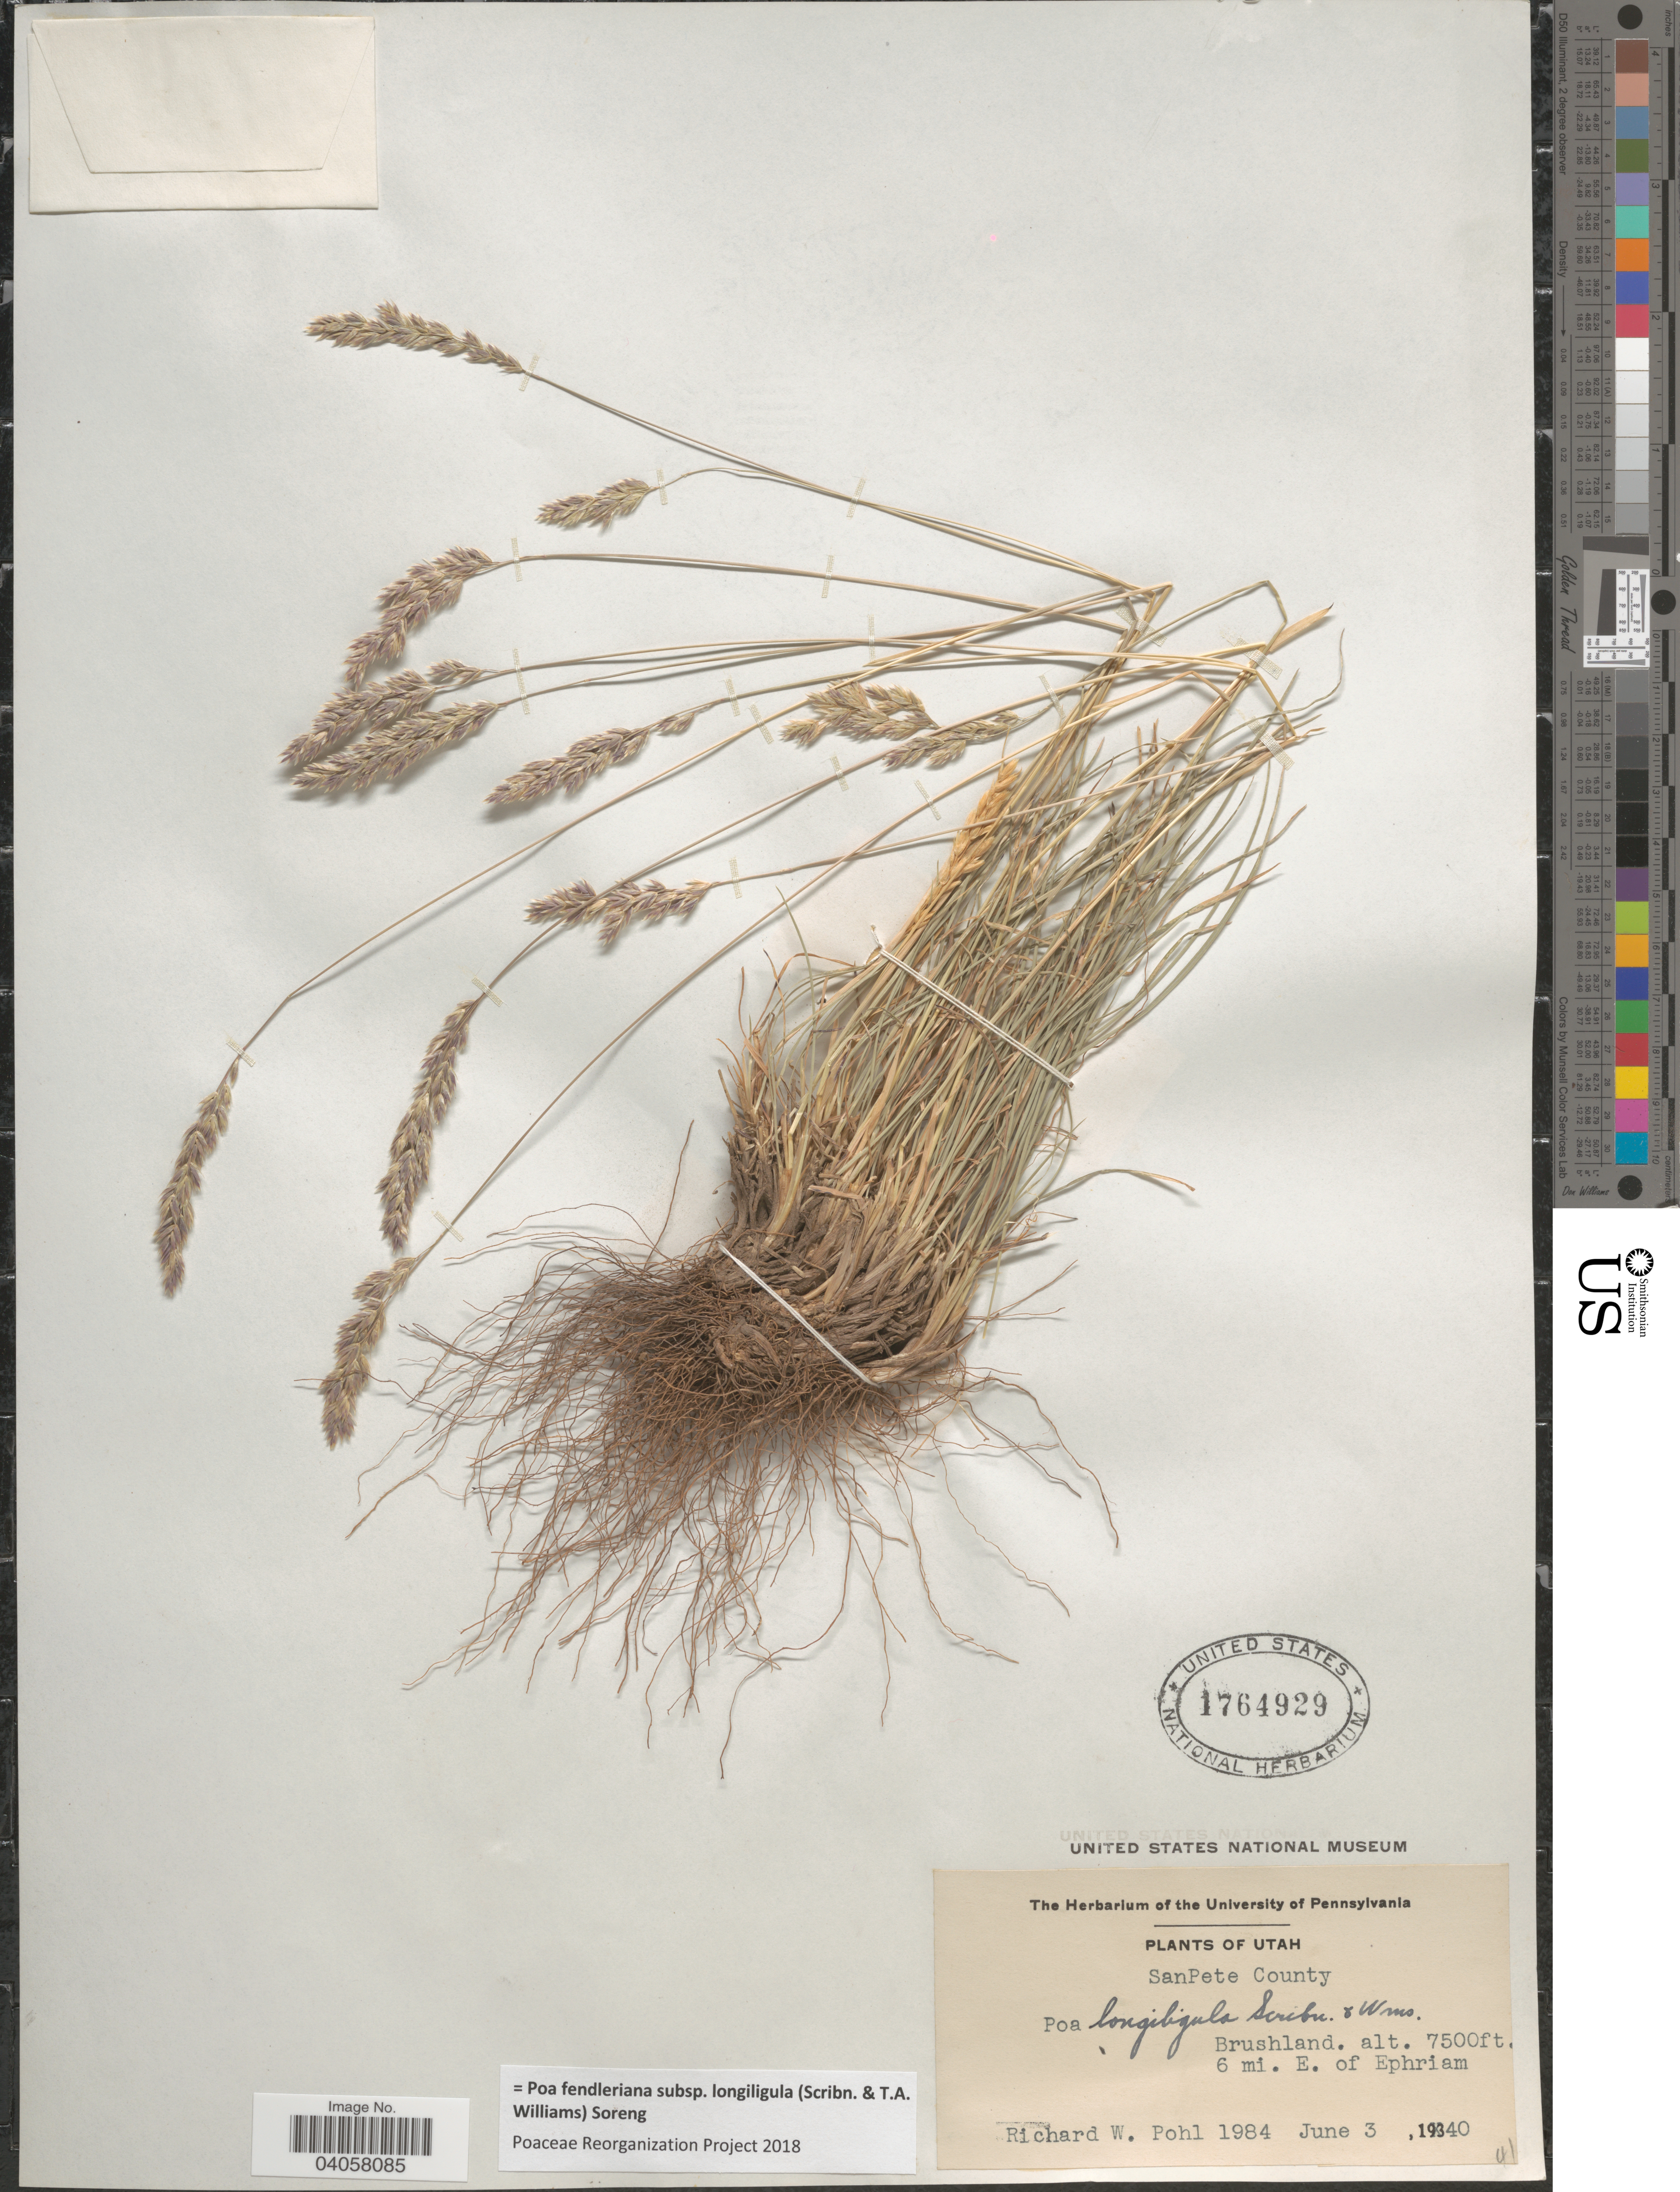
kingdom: Plantae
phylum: Tracheophyta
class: Liliopsida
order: Poales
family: Poaceae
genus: Poa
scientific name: Poa fendleriana subsp. longiligula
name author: (Scribn. & T.A. Williams) Soreng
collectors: R. W. Pohl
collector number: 1984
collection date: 1940-06-03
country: United States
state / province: Utah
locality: SanPete County. Brushland. 6 mi. E. of Ephriam.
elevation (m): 2286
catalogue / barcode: US 1764929